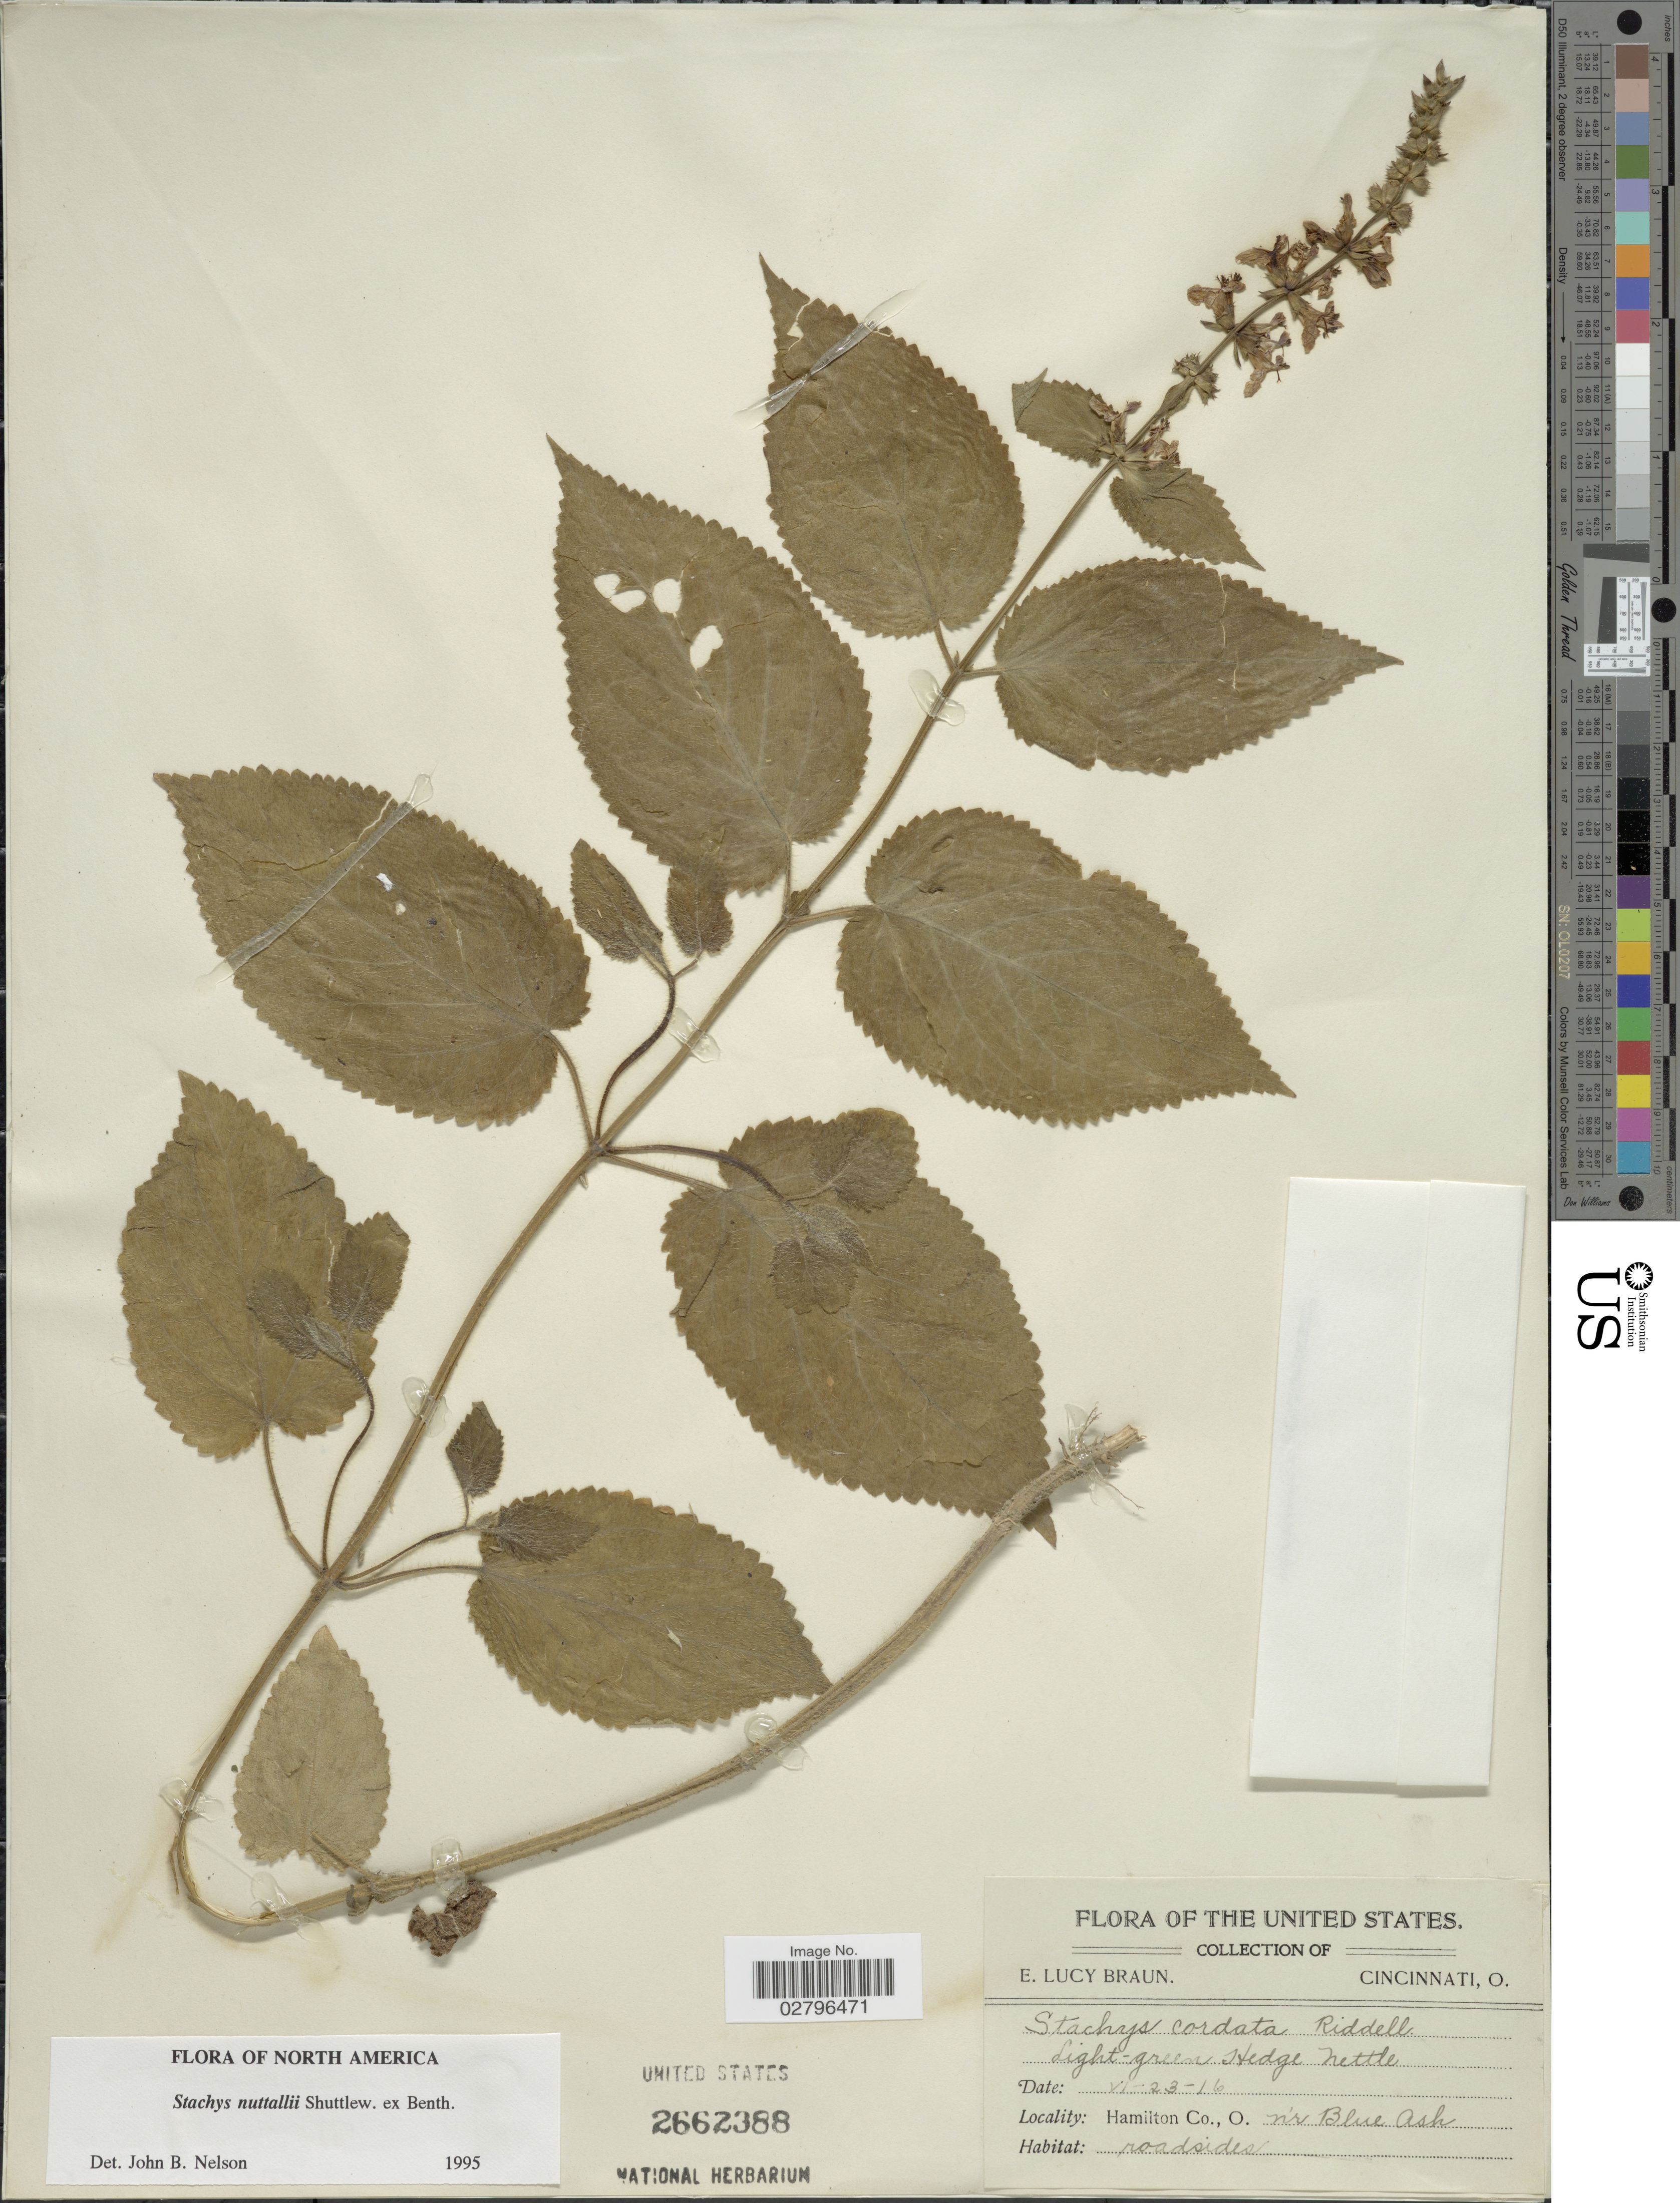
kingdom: Plantae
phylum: Tracheophyta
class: Magnoliopsida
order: Lamiales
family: Lamiaceae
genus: Stachys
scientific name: Stachys nuttallii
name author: Shuttlew. ex Benth.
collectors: E. L. Braun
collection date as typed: Transcribed d/m/y: 23/6/16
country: United States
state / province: Ohio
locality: Hamilton Co., nr Blue Ash.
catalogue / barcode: US 2662388